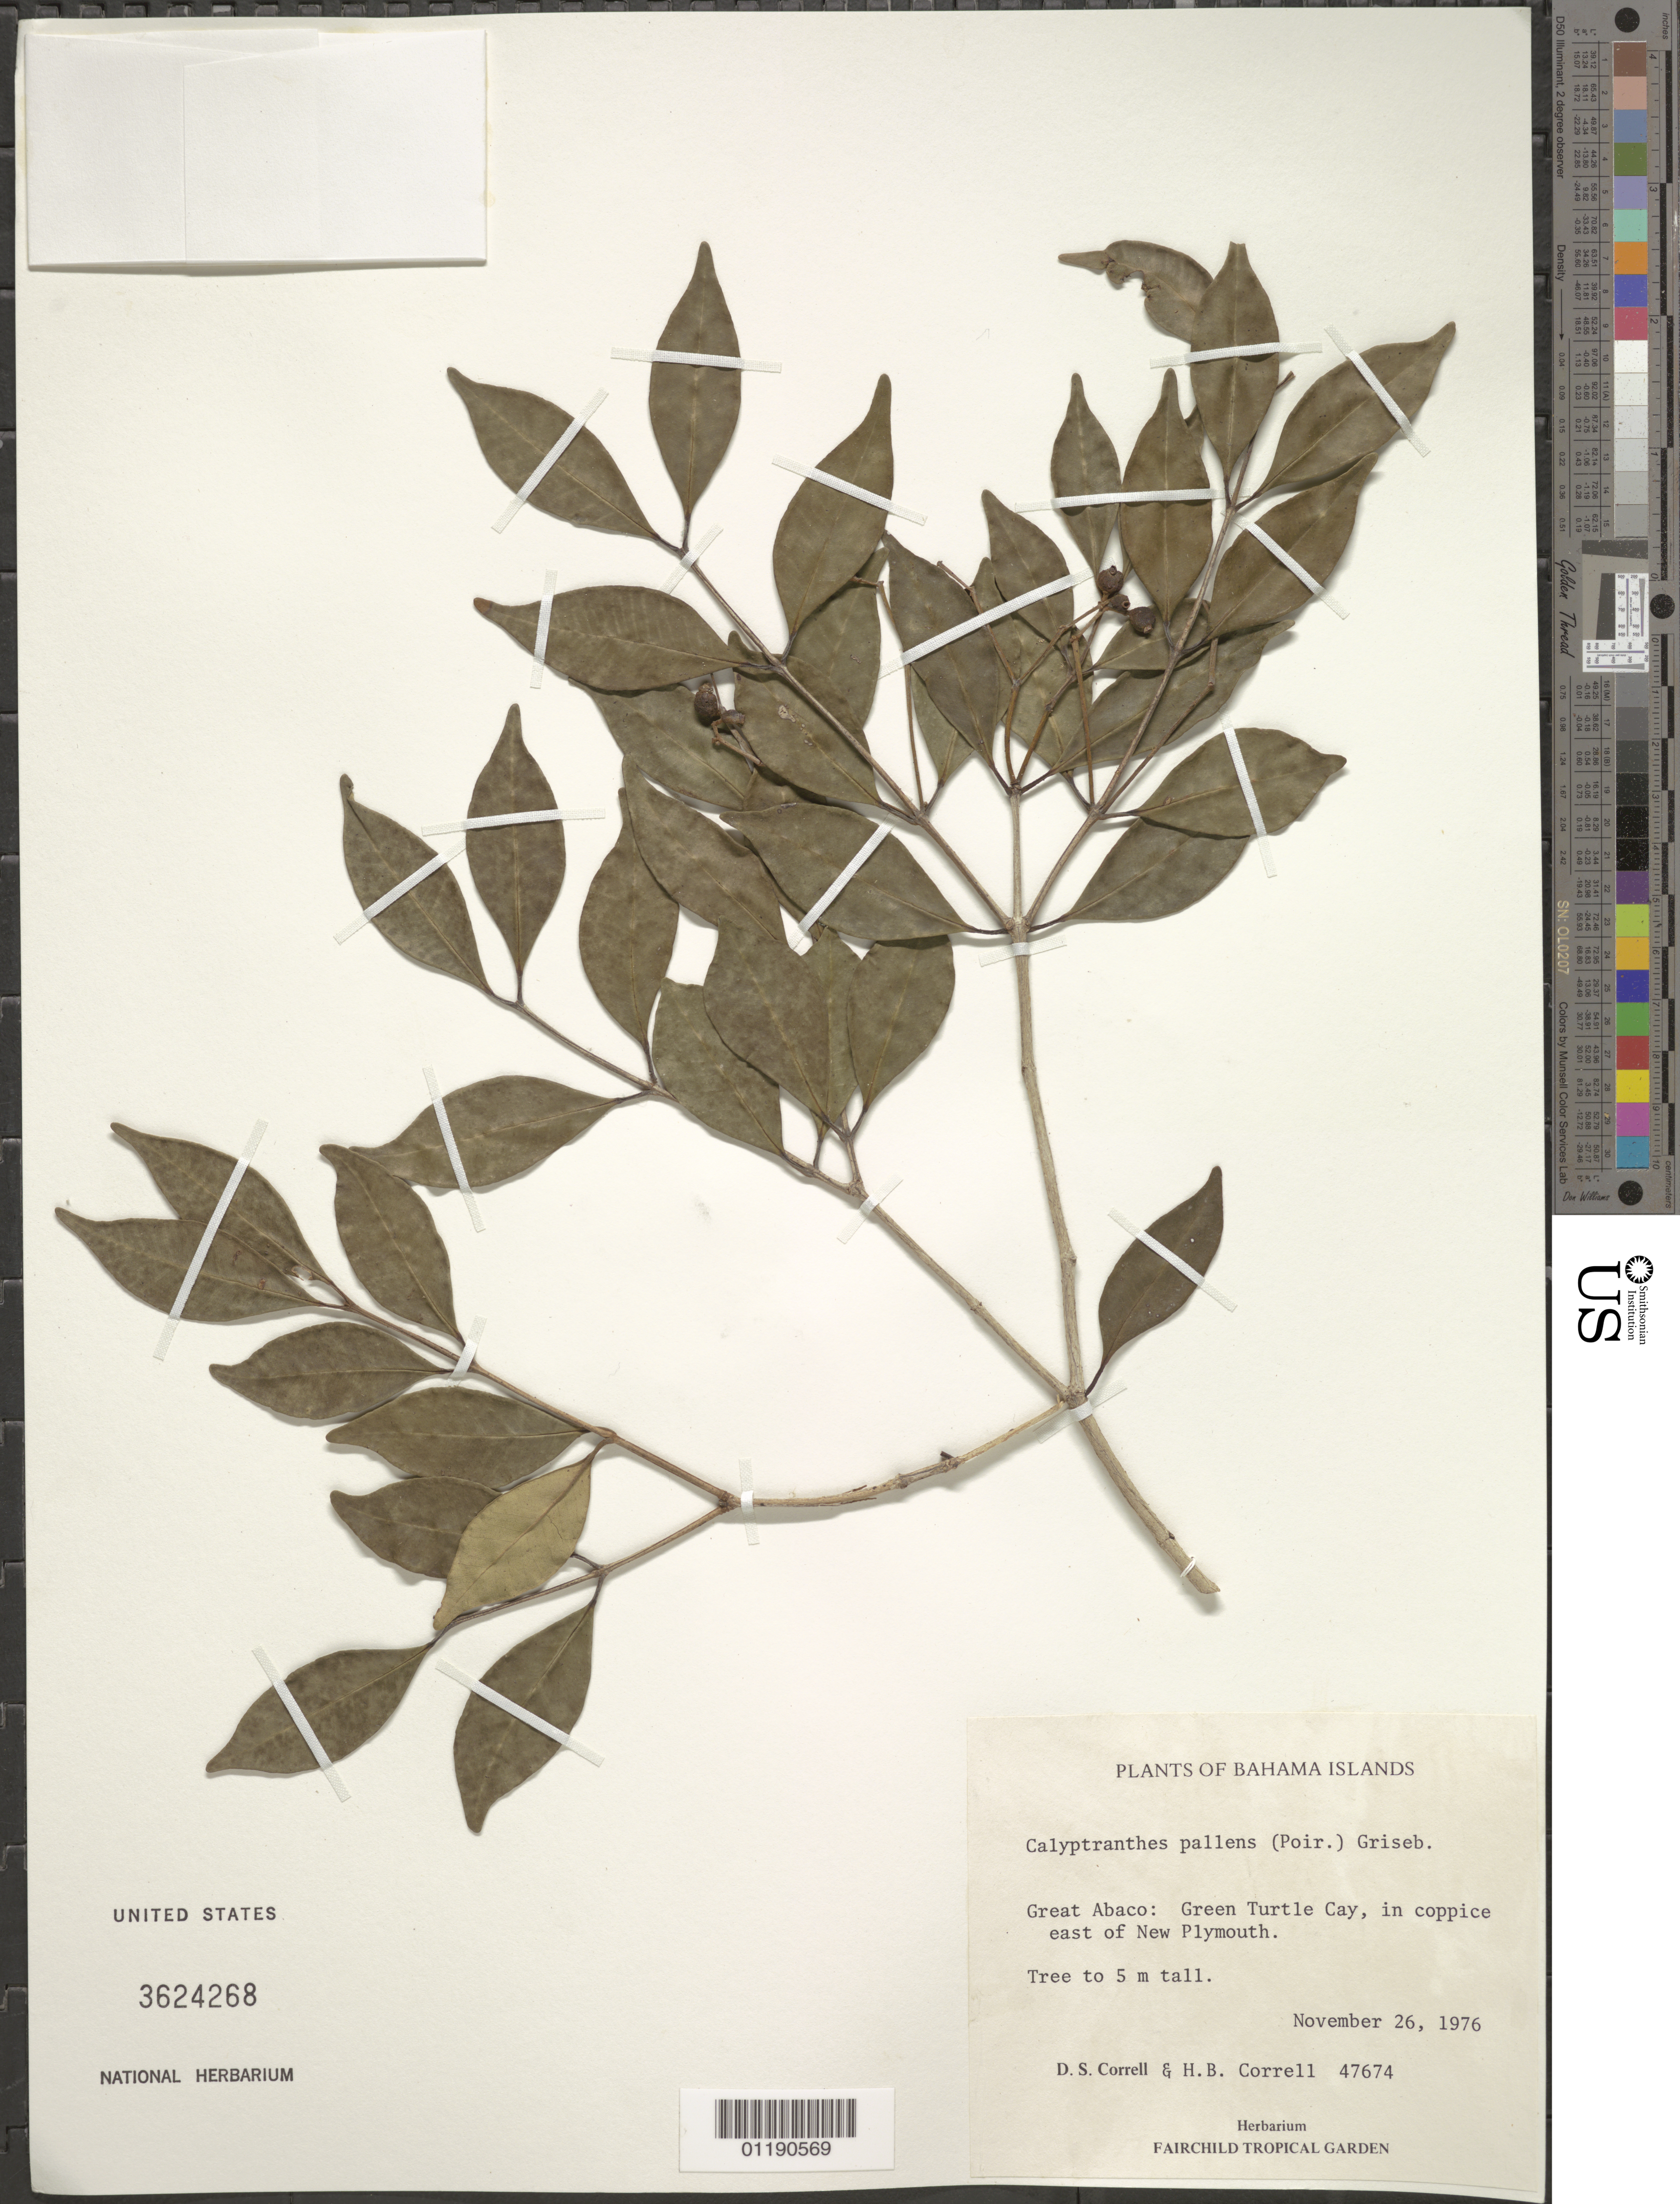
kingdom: Plantae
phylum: Tracheophyta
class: Magnoliopsida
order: Myrtales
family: Myrtaceae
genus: Myrcia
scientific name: Myrcia neopallens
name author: A.R. Lourenço & E. Lucas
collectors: D. S. Correll & H. Correll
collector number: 47674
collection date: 1976-11-26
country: Bahamas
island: Great Abaco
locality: Great Abaco: Green Turtle Cay, E of New Plymouth.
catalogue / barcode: US 3624268